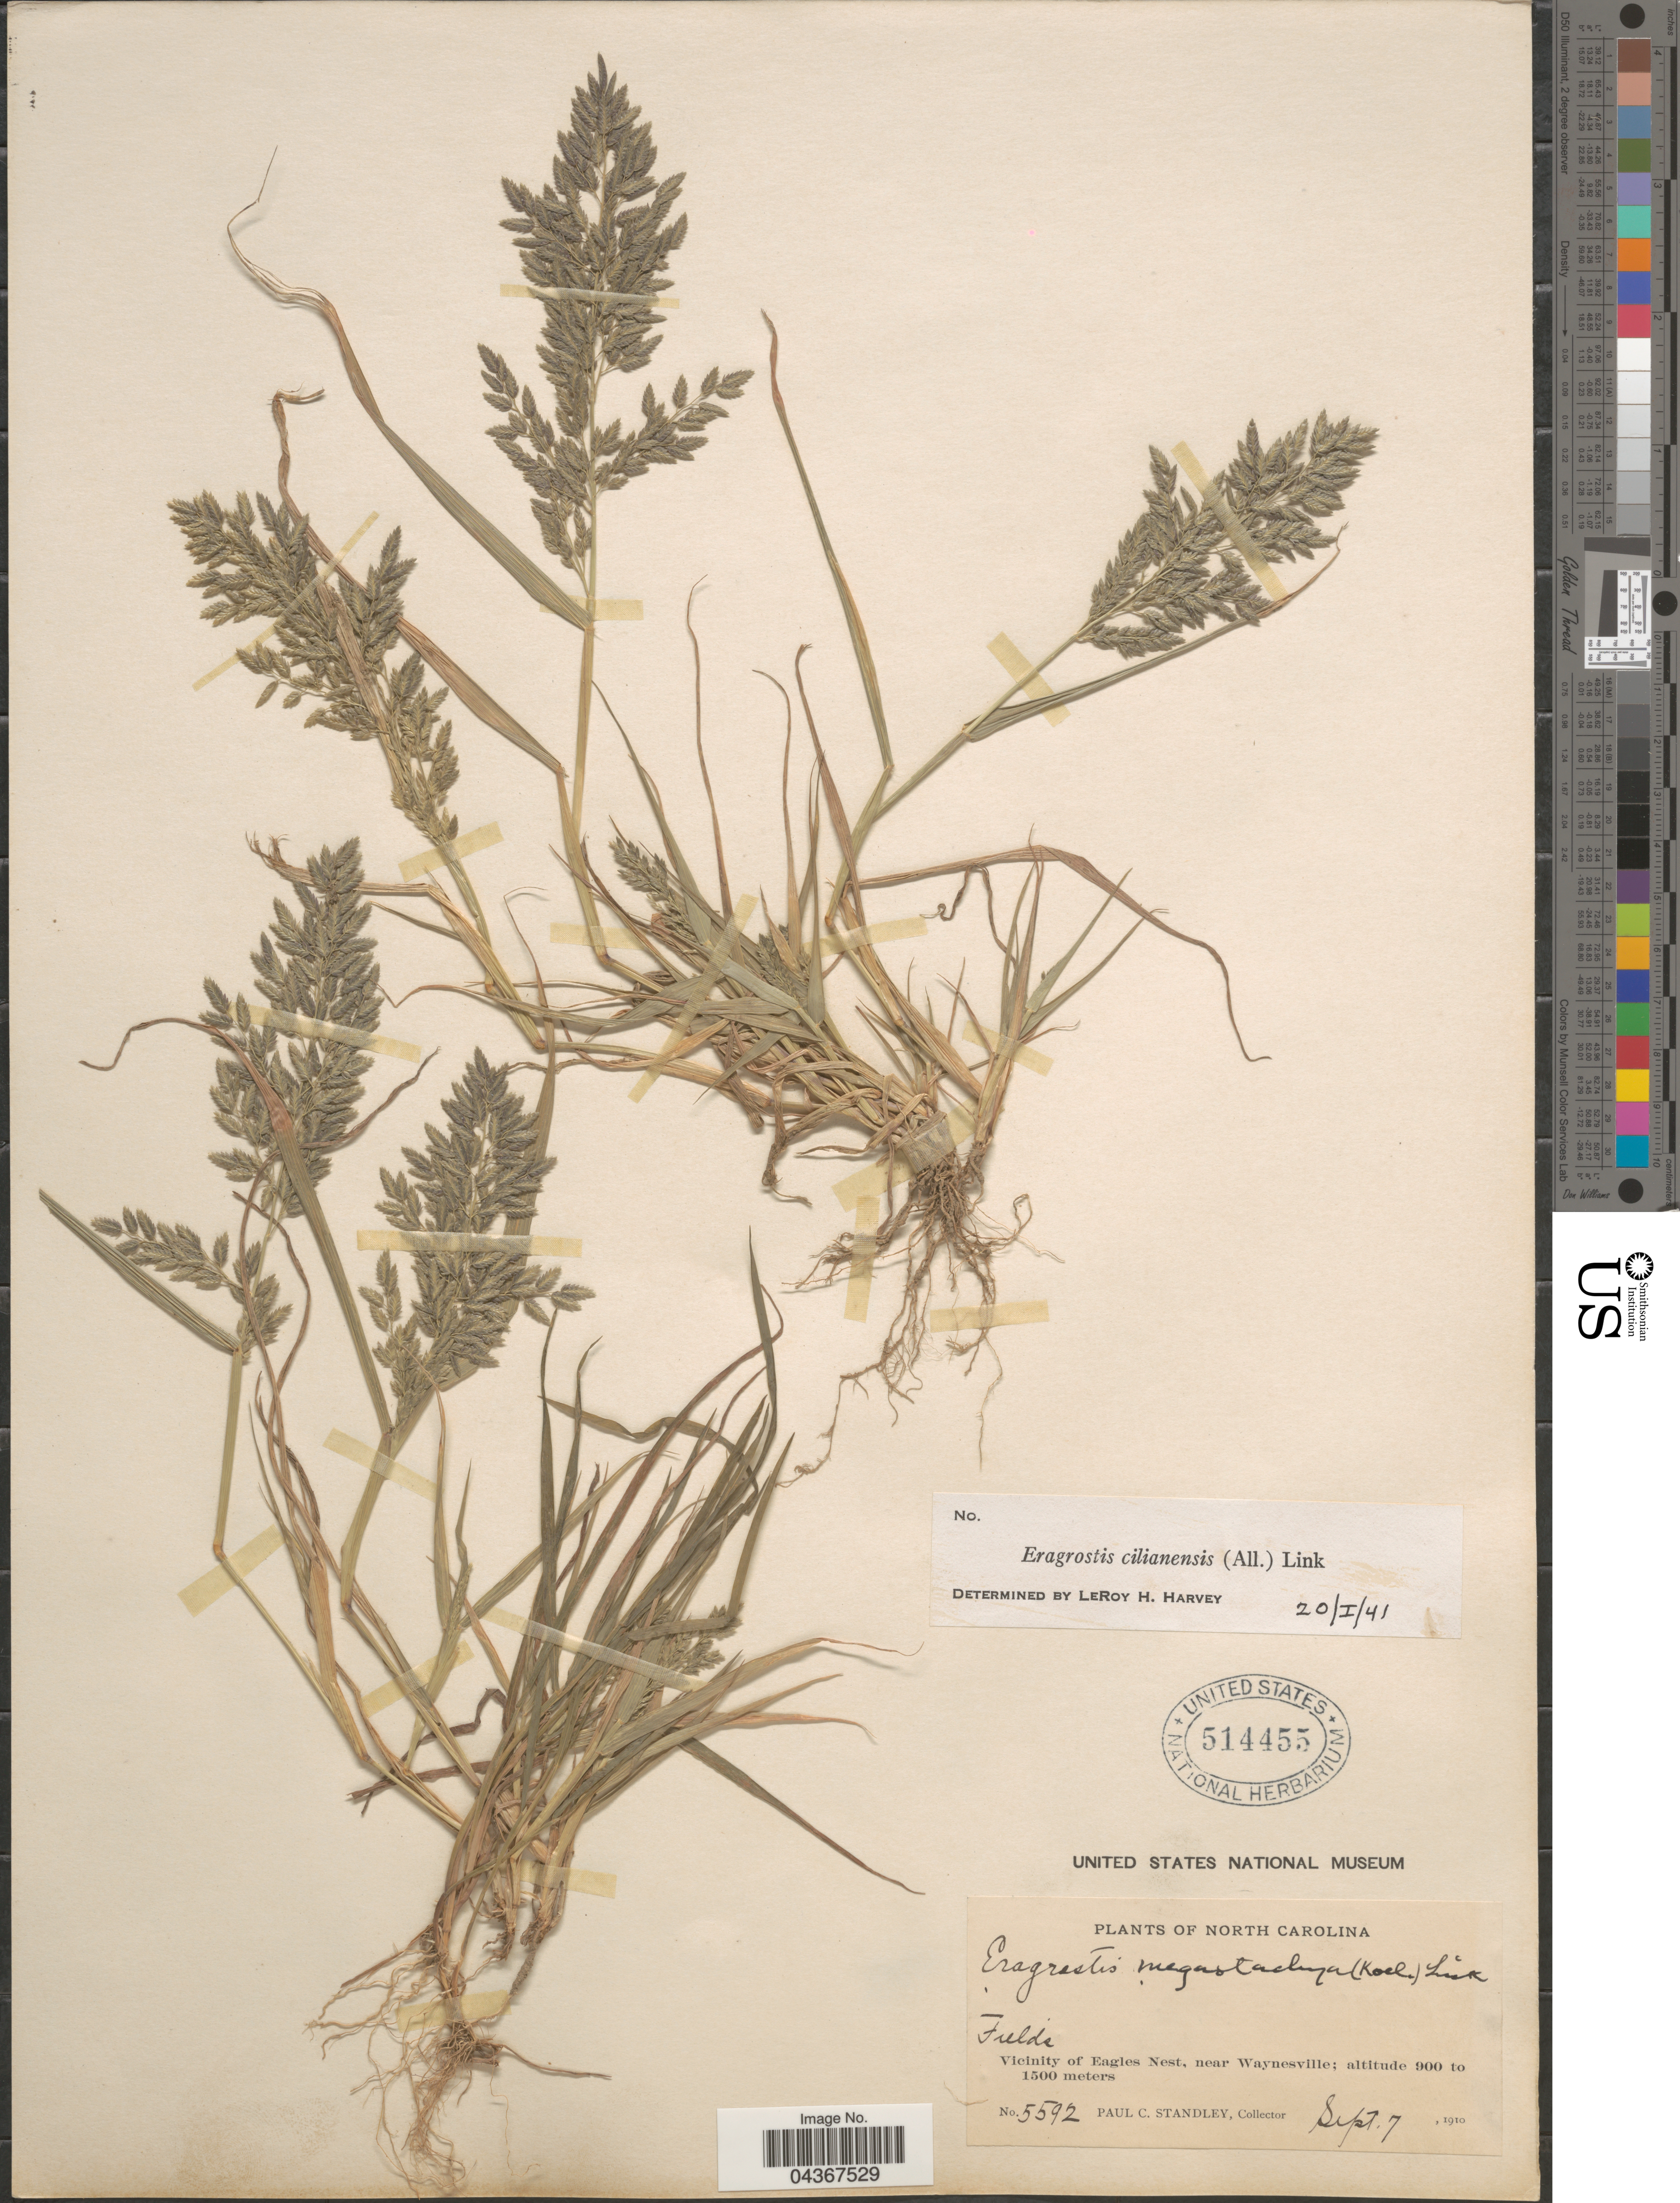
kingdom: Plantae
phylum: Tracheophyta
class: Liliopsida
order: Poales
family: Poaceae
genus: Eragrostis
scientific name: Eragrostis cilianensis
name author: (Bellardi) Vignolo ex Janch.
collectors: P. C. Standley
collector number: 5592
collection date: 1910-09-07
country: United States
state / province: North Carolina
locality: Vicinity of Eagles Nest, near Waynesville.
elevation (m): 900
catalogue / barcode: US 514455